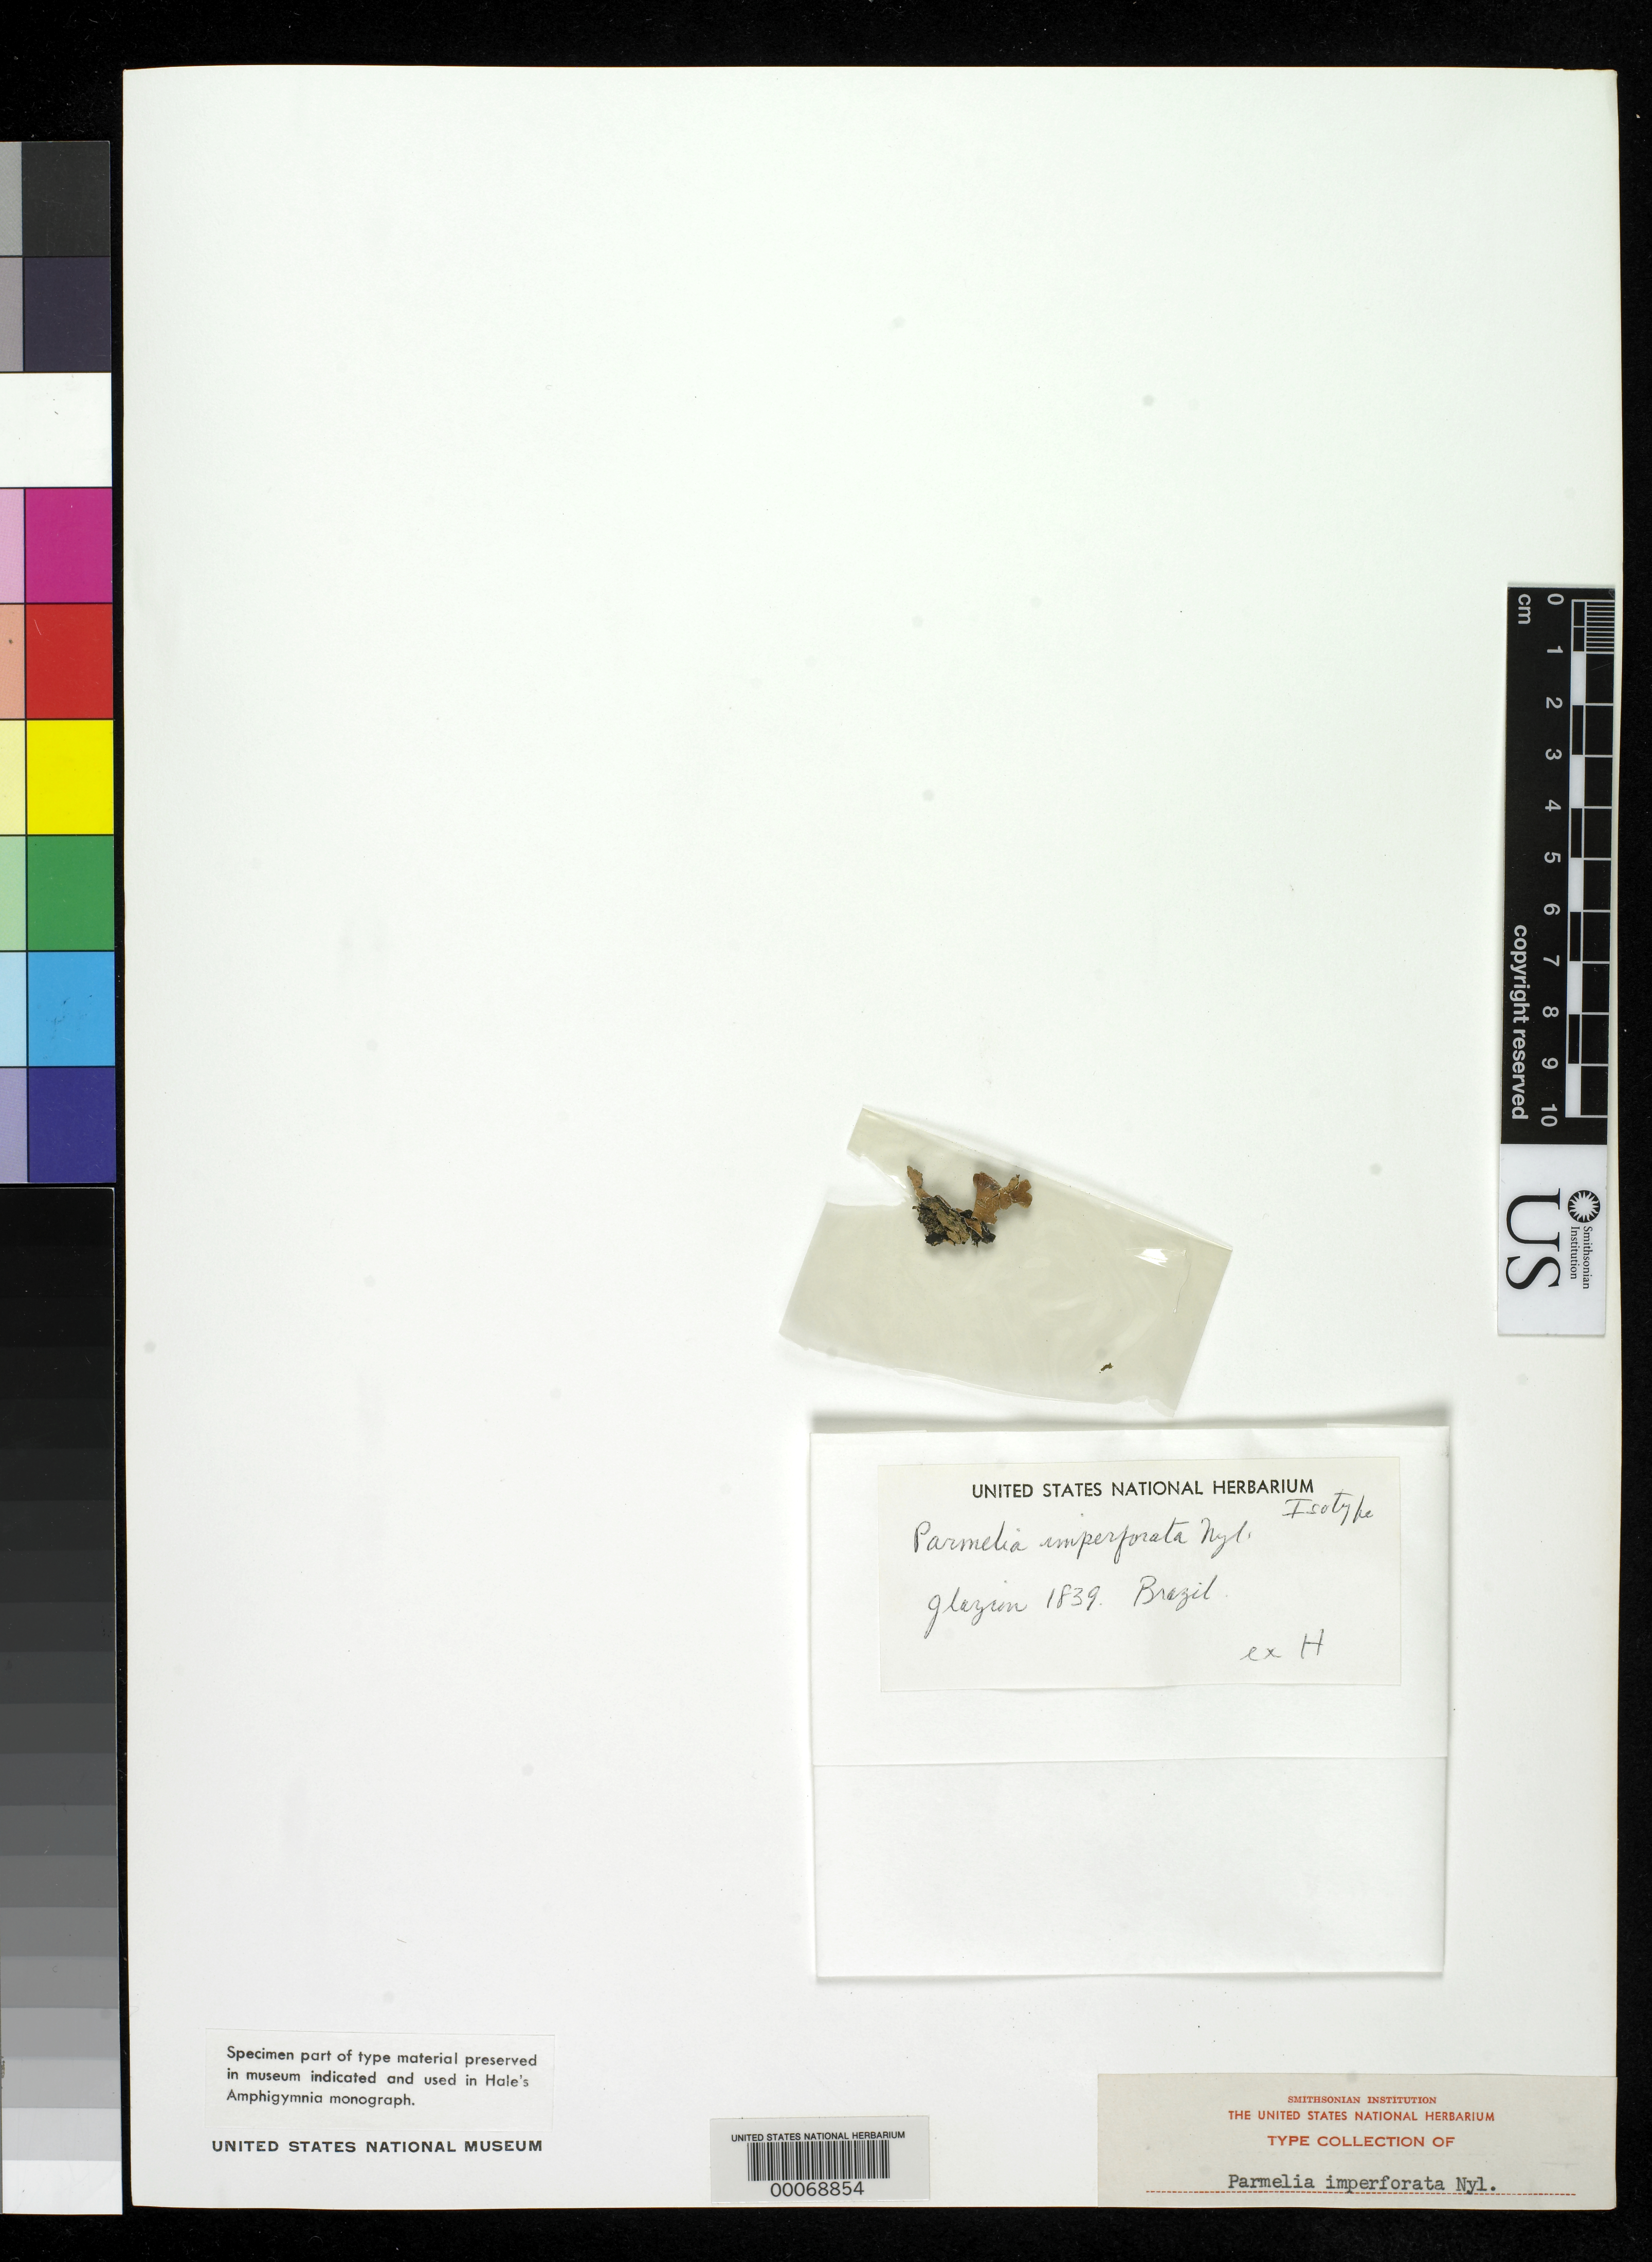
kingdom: Fungi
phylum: Ascomycota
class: Lecanoromycetes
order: Lecanorales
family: Parmeliaceae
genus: Parmelia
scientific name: Parmelia imperforata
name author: Nyl.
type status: Isotype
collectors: A. F. M. Glaziou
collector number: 1839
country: Brazil